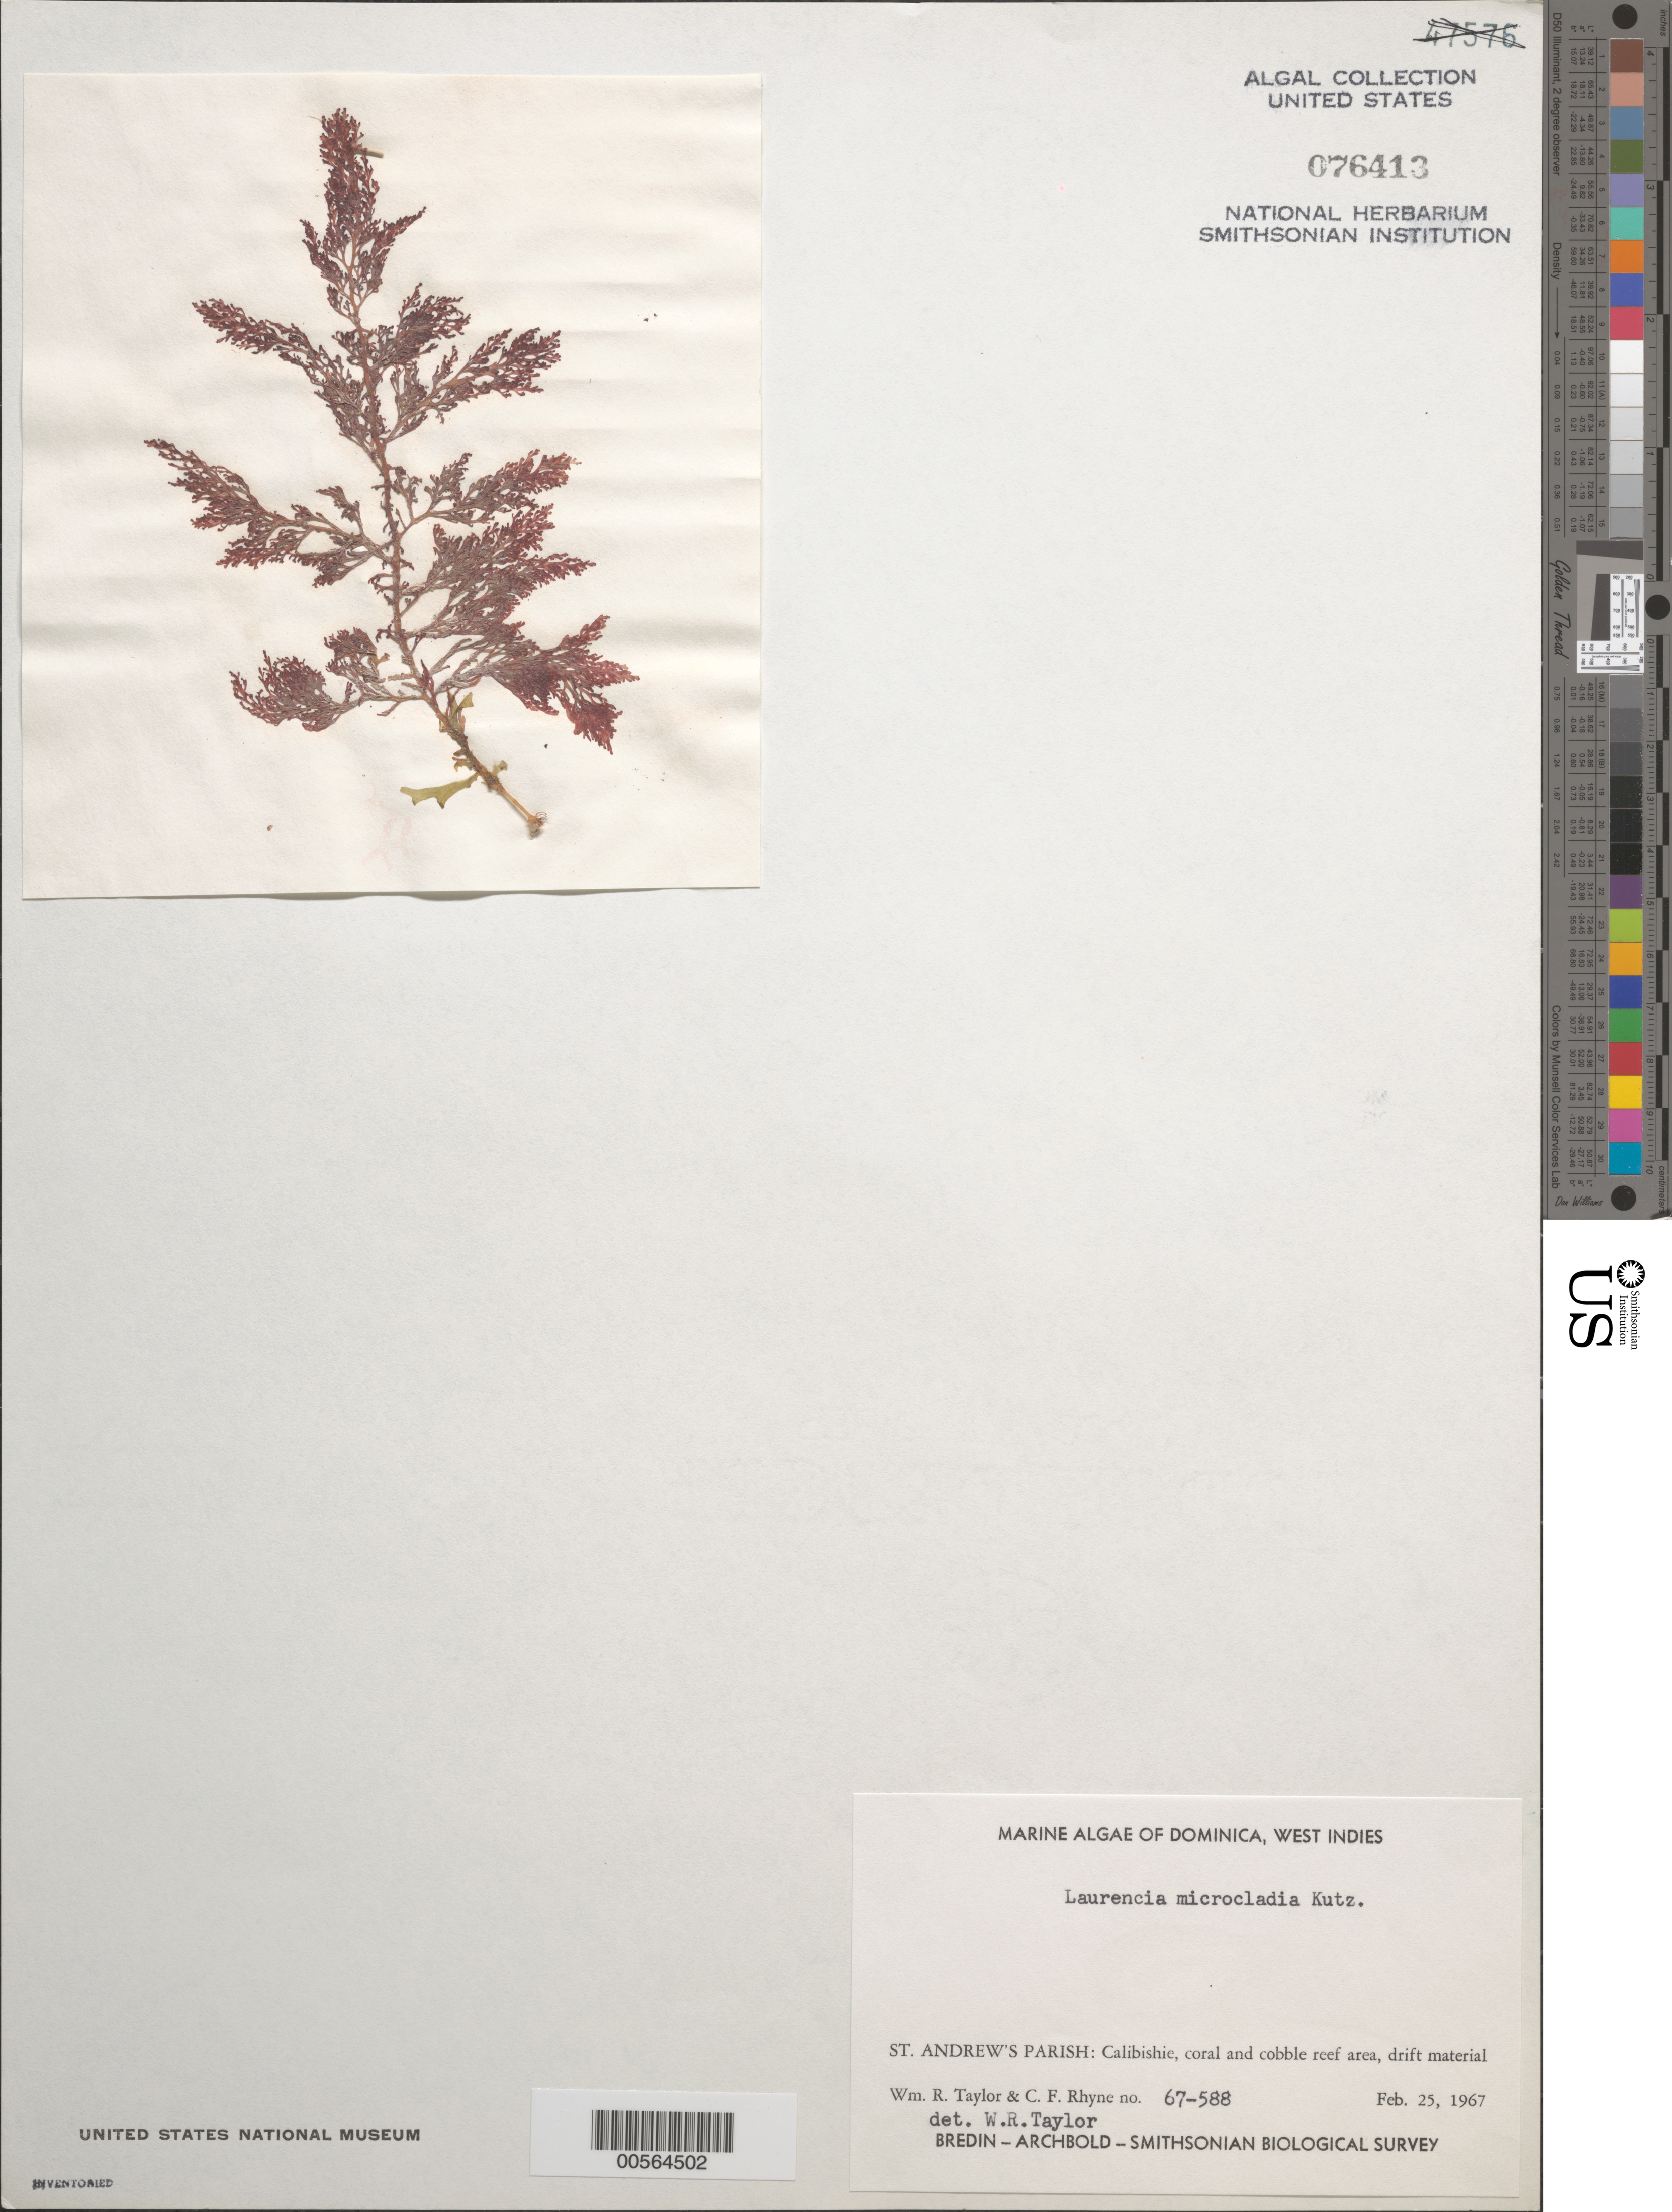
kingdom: Plantae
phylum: Rhodophyta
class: Florideophyceae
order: Ceramiales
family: Rhodomelaceae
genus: Laurencia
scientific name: Laurencia microcladia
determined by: Taylor, William R.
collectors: W. R. Taylor & C. Rhyne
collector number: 67-588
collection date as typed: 25 Feb 1967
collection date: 1967-02-25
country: Dominica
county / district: St. Andrew's Parish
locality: Calibishie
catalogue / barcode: US 76413